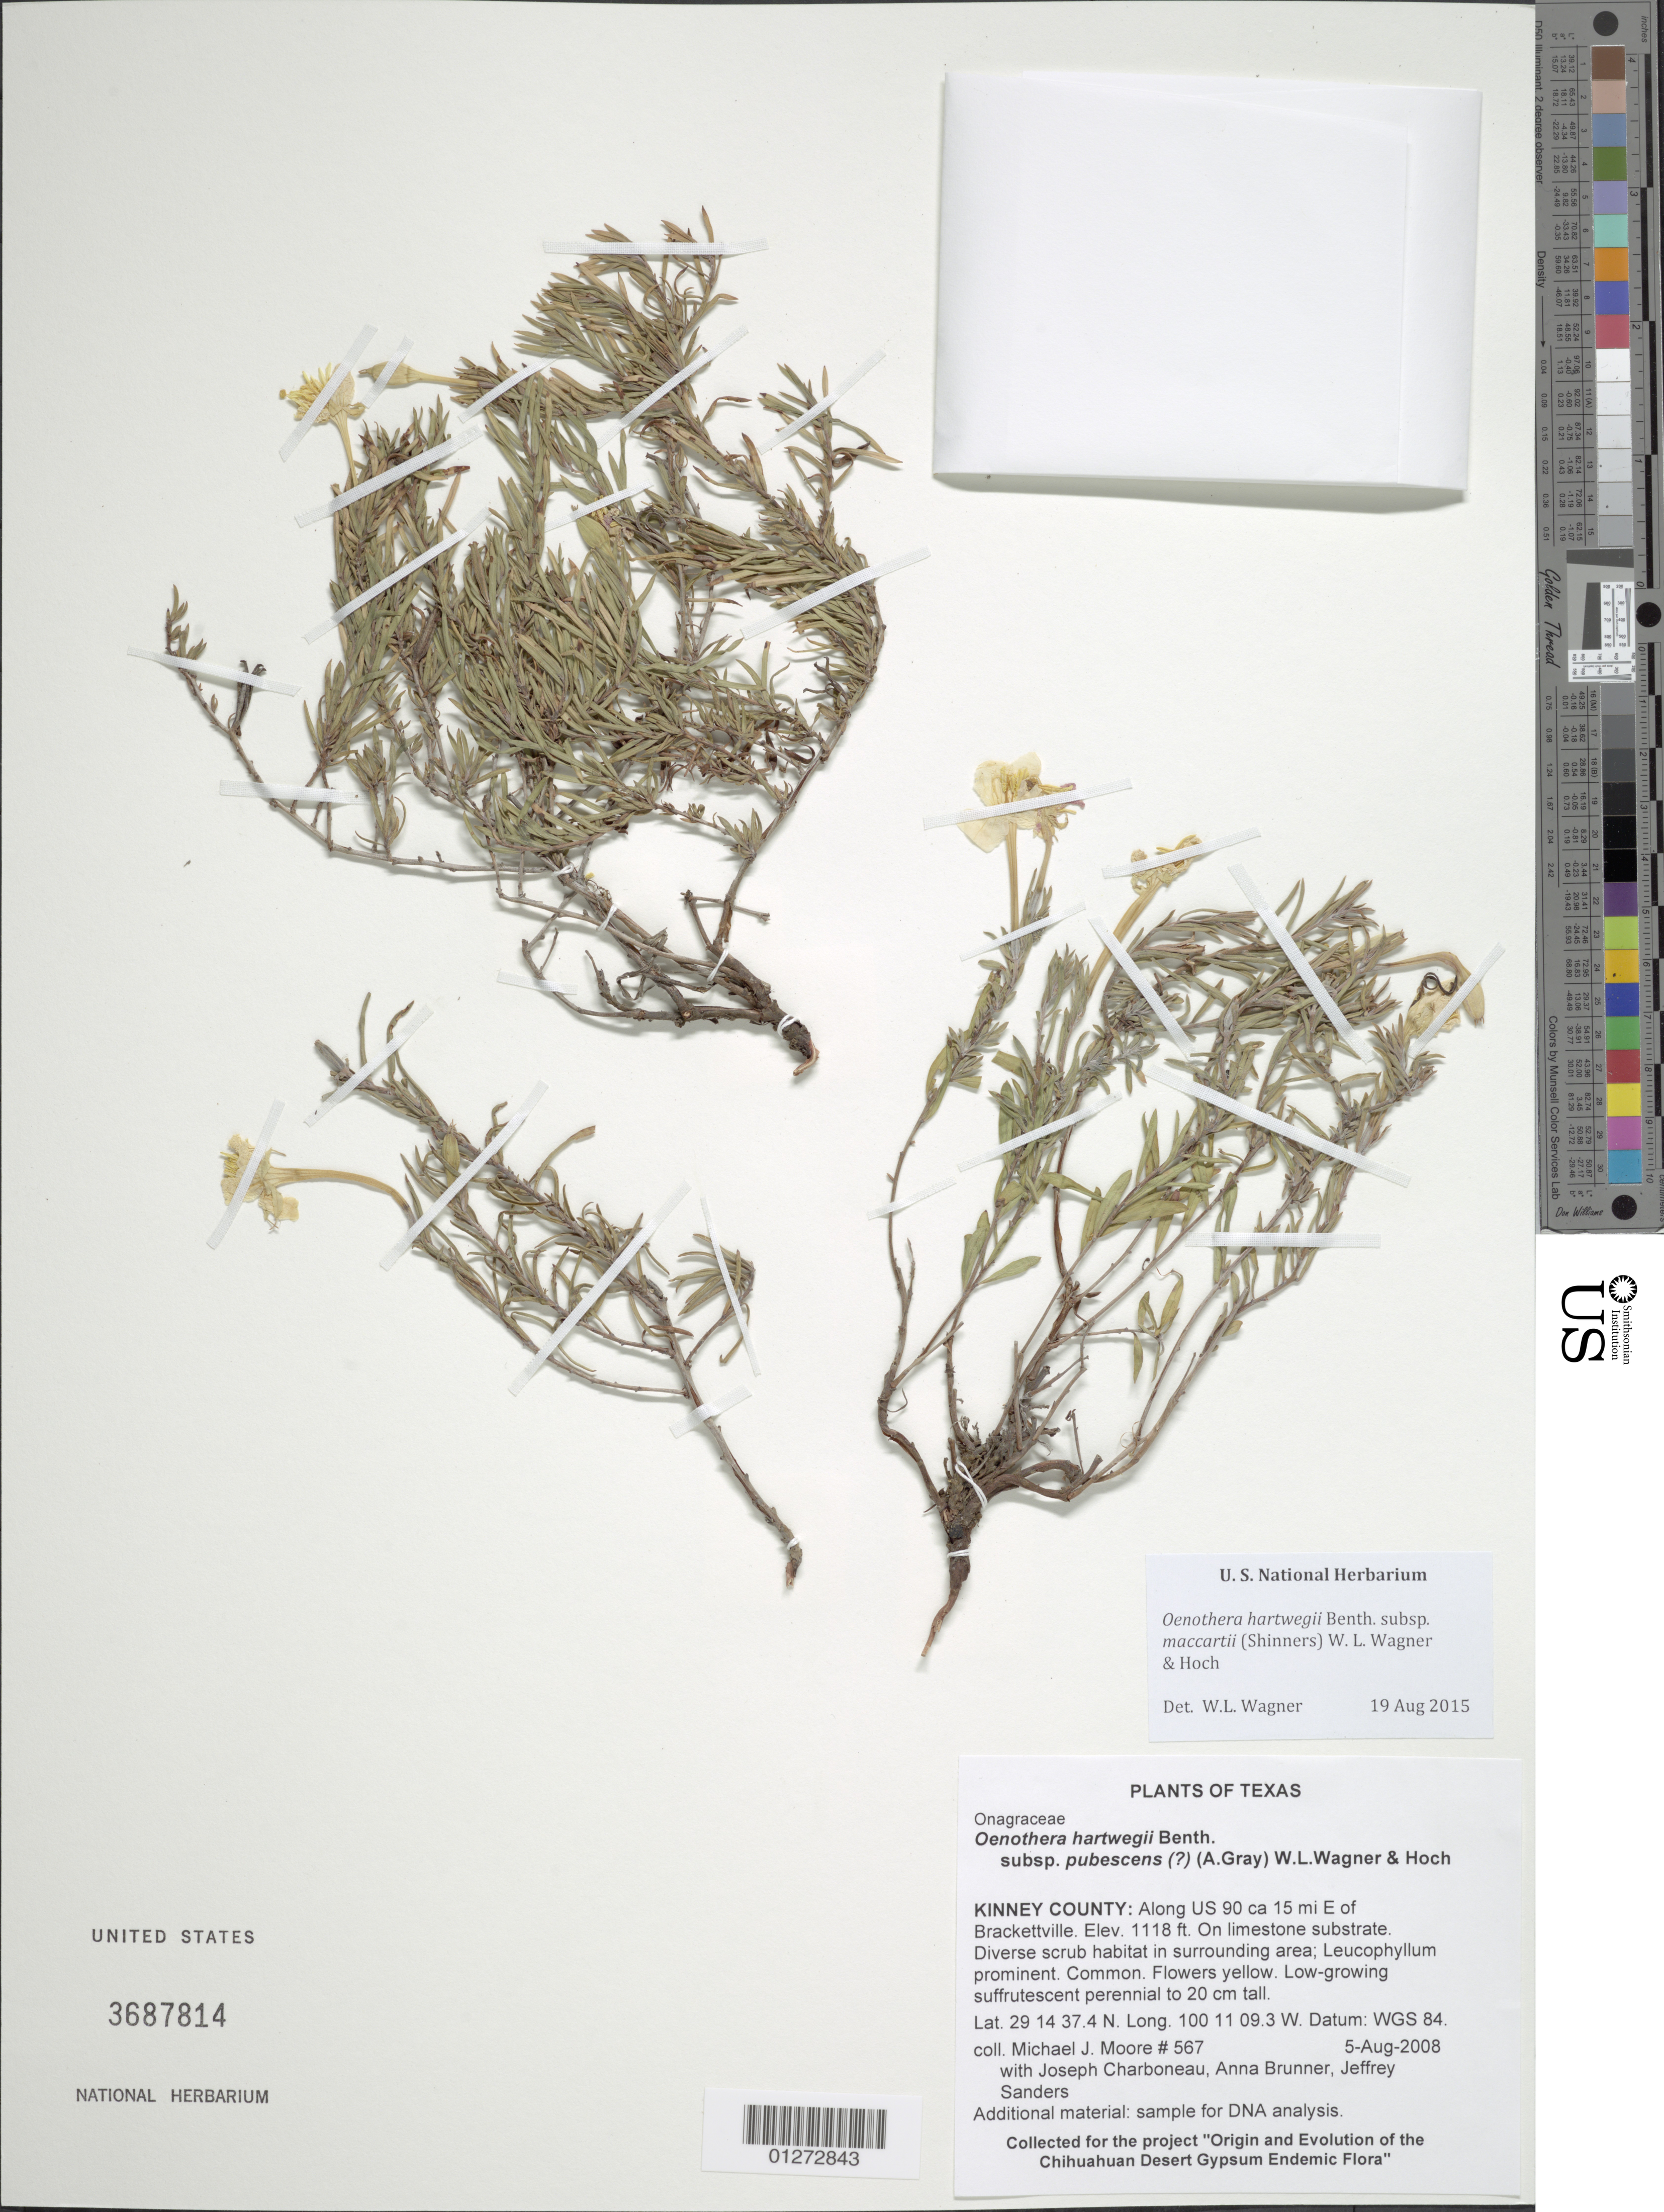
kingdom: Plantae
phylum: Tracheophyta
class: Magnoliopsida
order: Myrtales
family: Onagraceae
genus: Oenothera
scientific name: Oenothera hartwegii subsp. hartwegii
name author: Benth.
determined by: Cooper, B. J.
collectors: M. J. Moore, J. L. M. Charboneau, A. Brunner & J. Sanders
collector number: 567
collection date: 2004-08-04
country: United States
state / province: Texas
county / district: Kinney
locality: Along US 90 ca 15 mi E of Brackettville.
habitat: On limestone substrate. Diverse scrub habitat in surrounding area; Leucophyllum prominent.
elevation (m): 341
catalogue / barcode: US 3687814